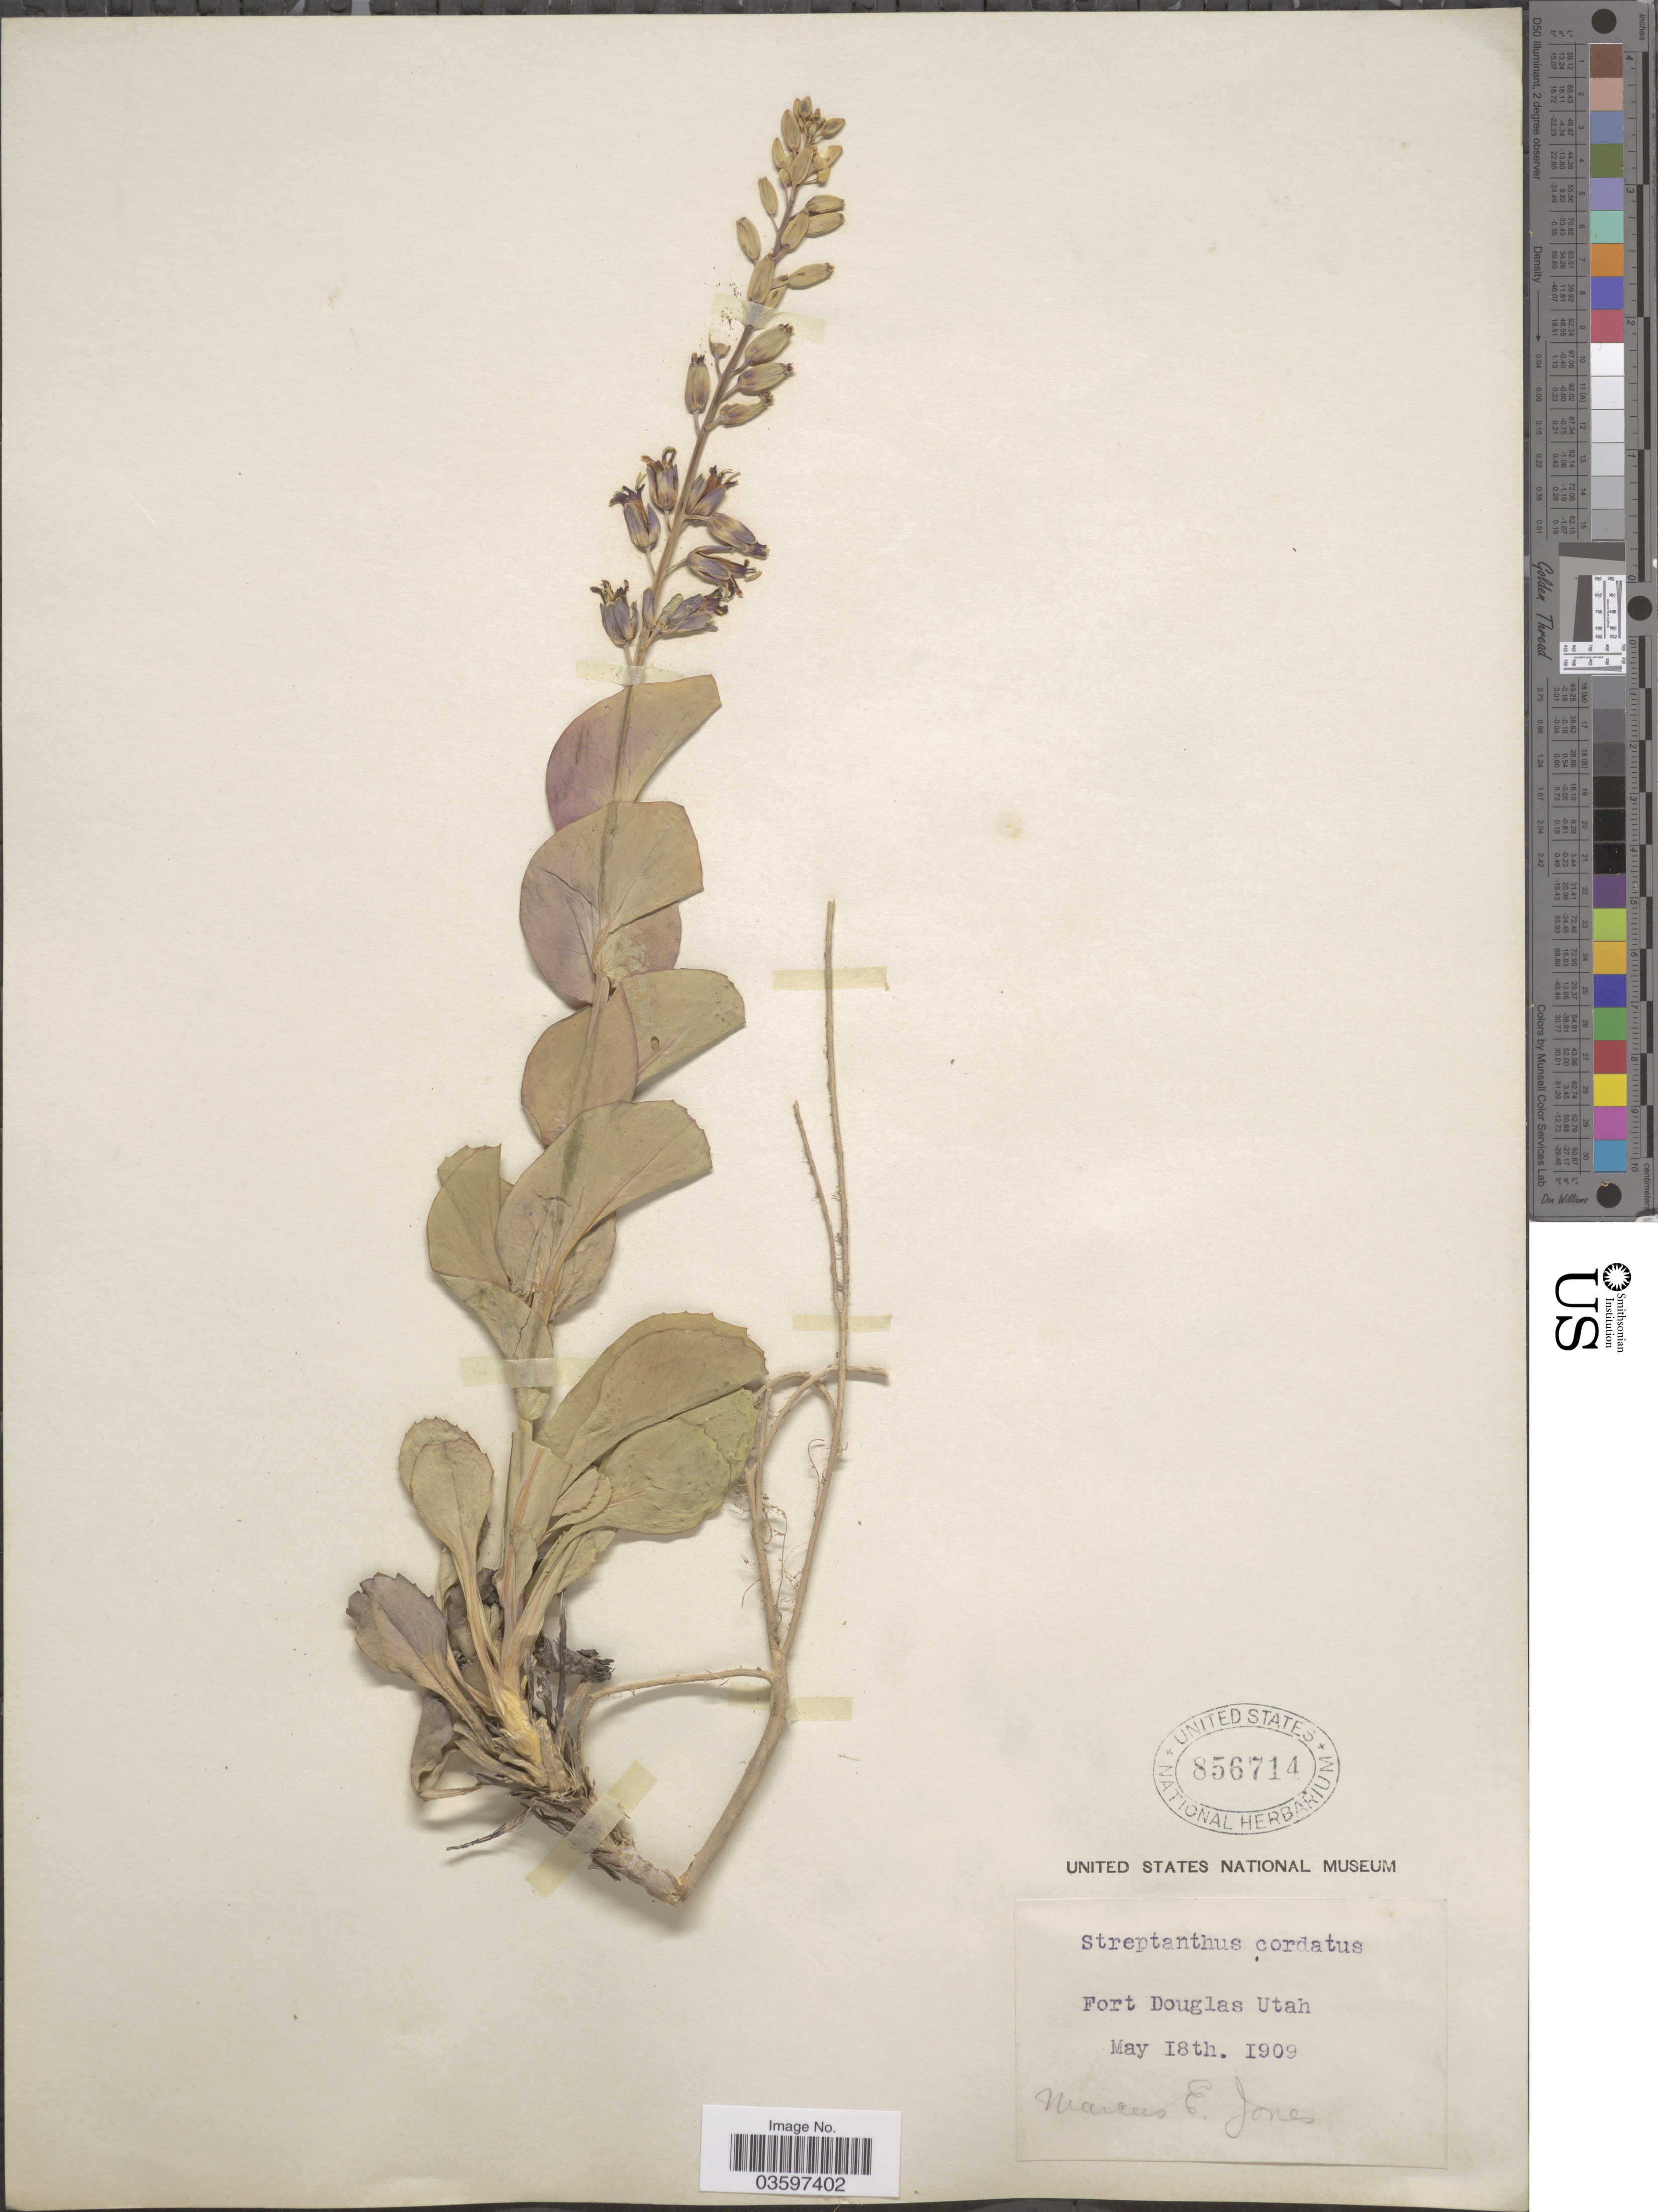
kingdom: Plantae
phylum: Tracheophyta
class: Magnoliopsida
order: Brassicales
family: Brassicaceae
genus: Streptanthus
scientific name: Streptanthus cordatus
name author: Nutt. ex Torr. & A. Gray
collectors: M. E. Jones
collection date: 1909-05-18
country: United States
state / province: Utah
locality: Fort Douglas.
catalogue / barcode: US 856714